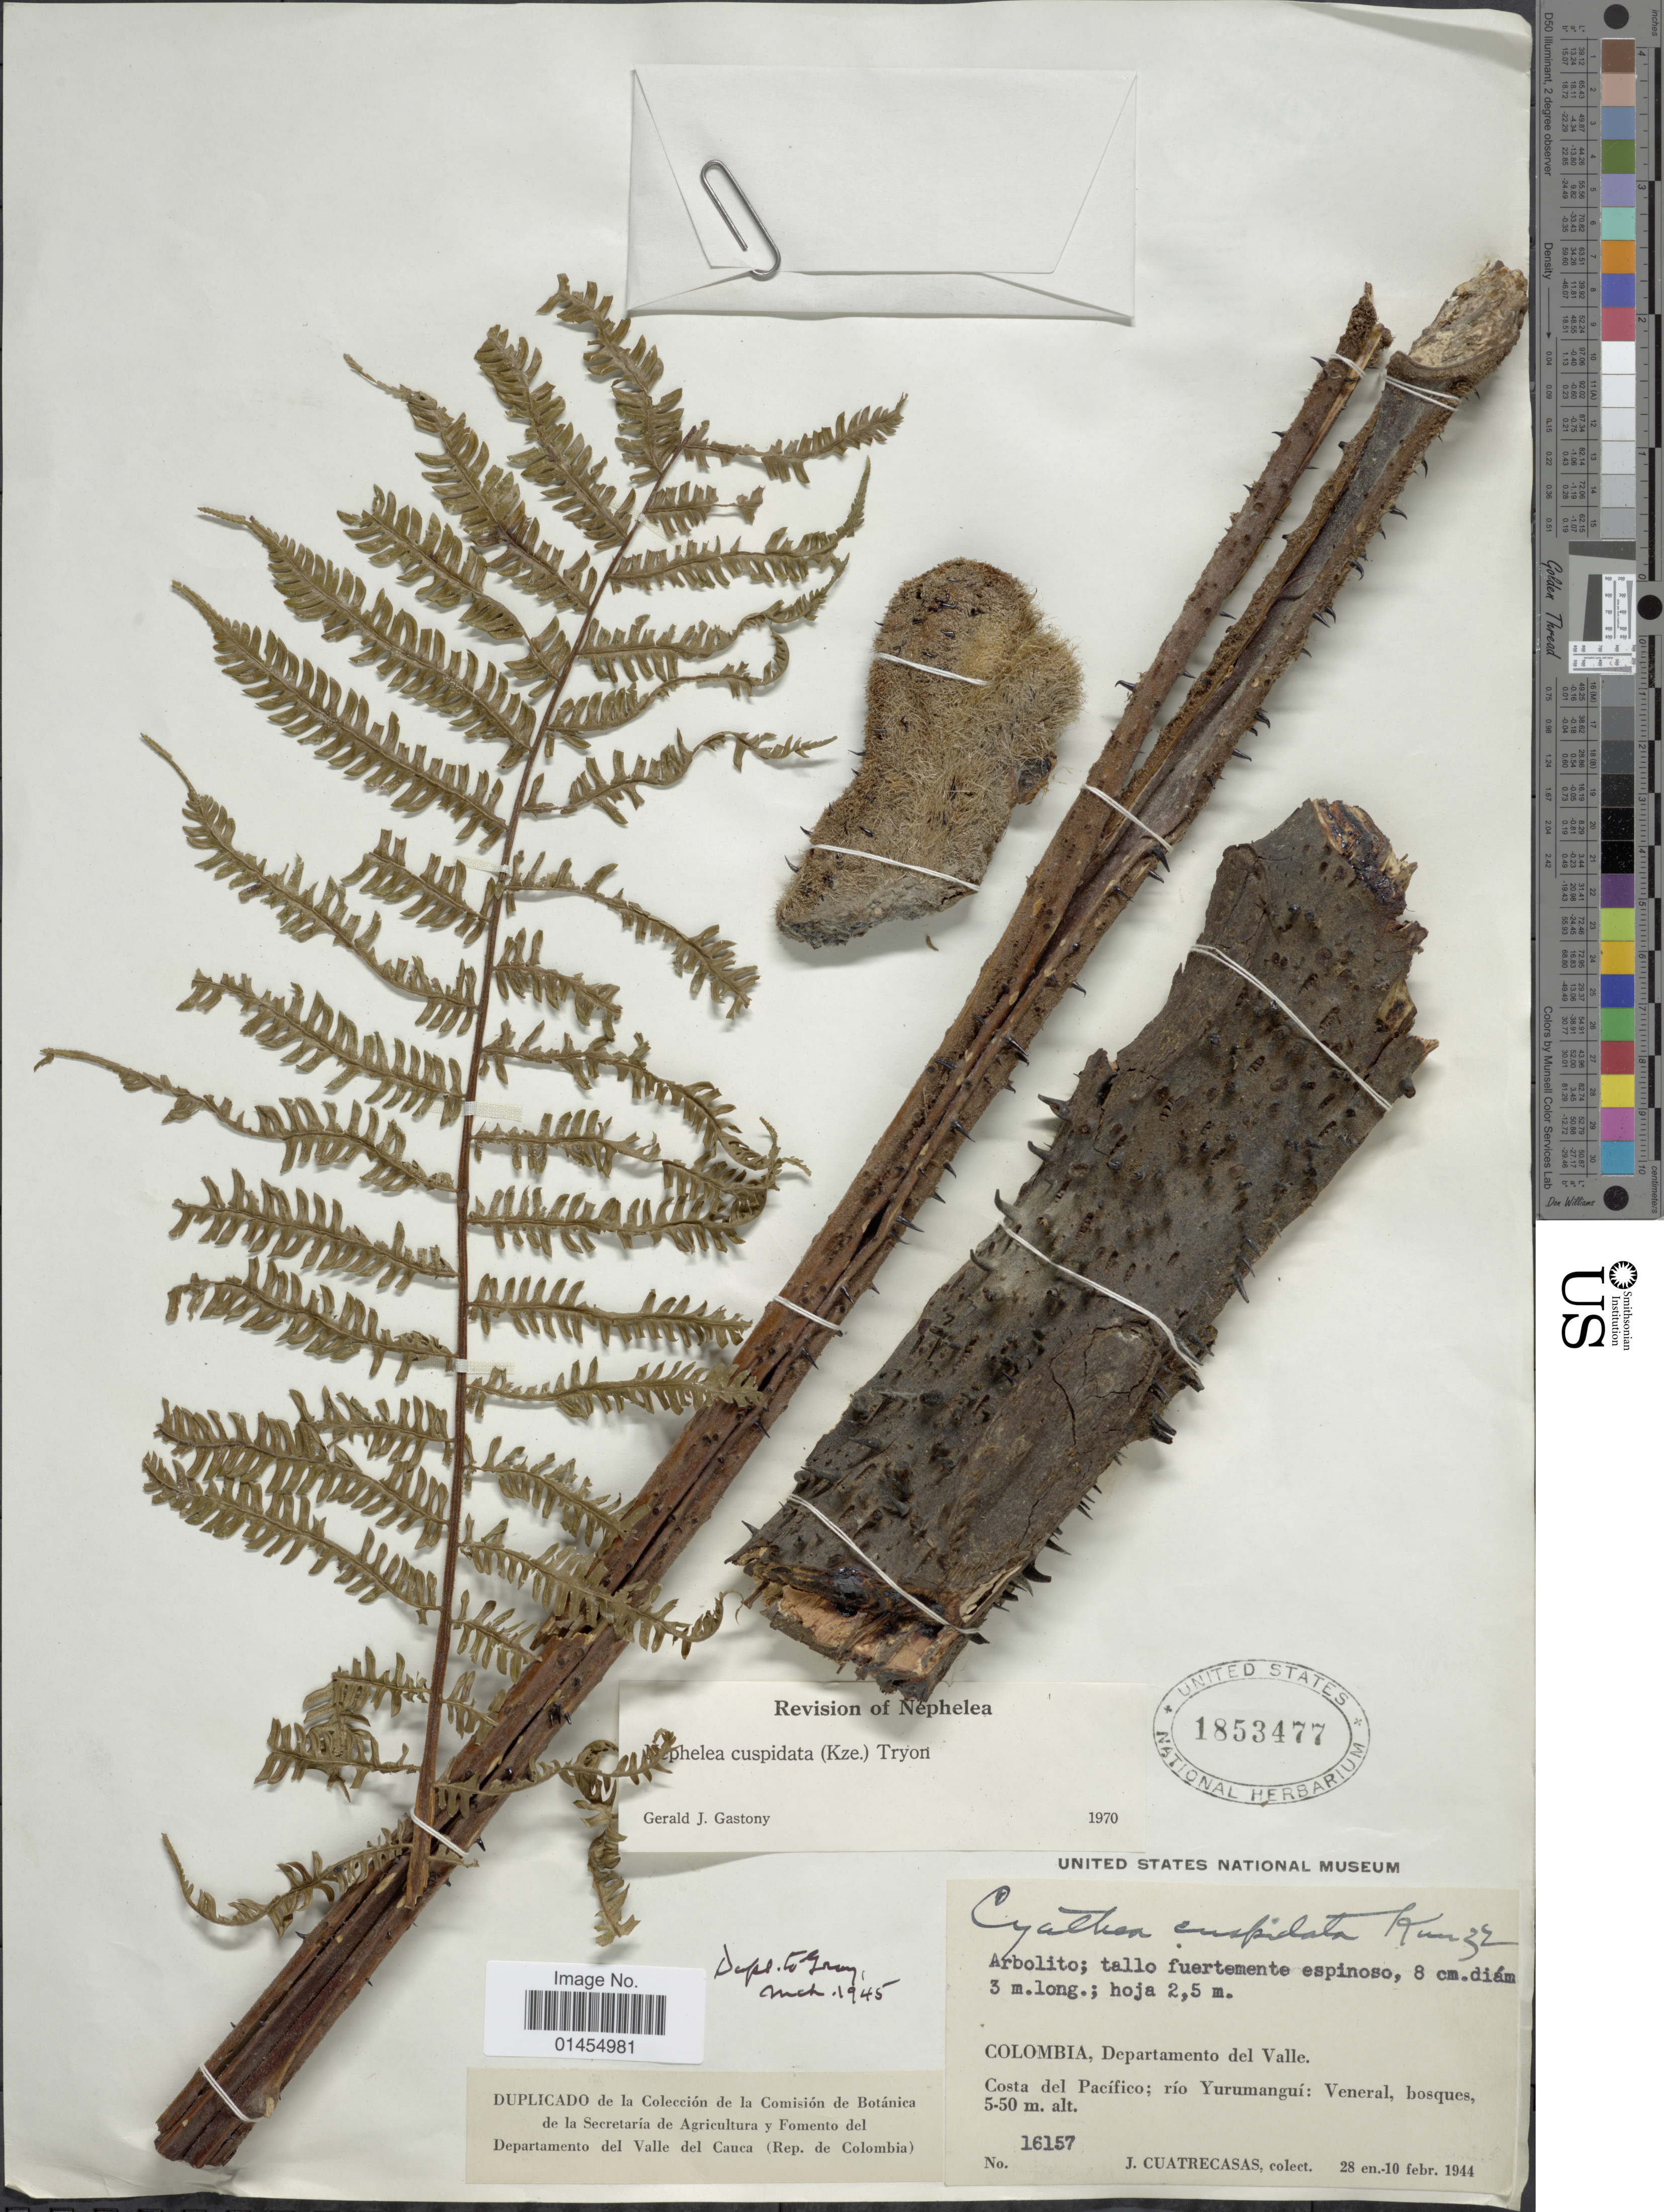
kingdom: Plantae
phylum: Tracheophyta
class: Polypodiopsida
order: Cyatheales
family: Cyatheaceae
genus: Alsophila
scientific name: Alsophila cuspidata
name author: (Kunze) D.S. Conant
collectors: J. Cuatrecasas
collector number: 16157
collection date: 1944-01-28/1944-02-10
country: Colombia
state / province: Valle del Cauca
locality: Departamento del Valle. Costa del Pacífico; río Yurumanguí: Veneral, bosques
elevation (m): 5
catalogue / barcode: US 1853477